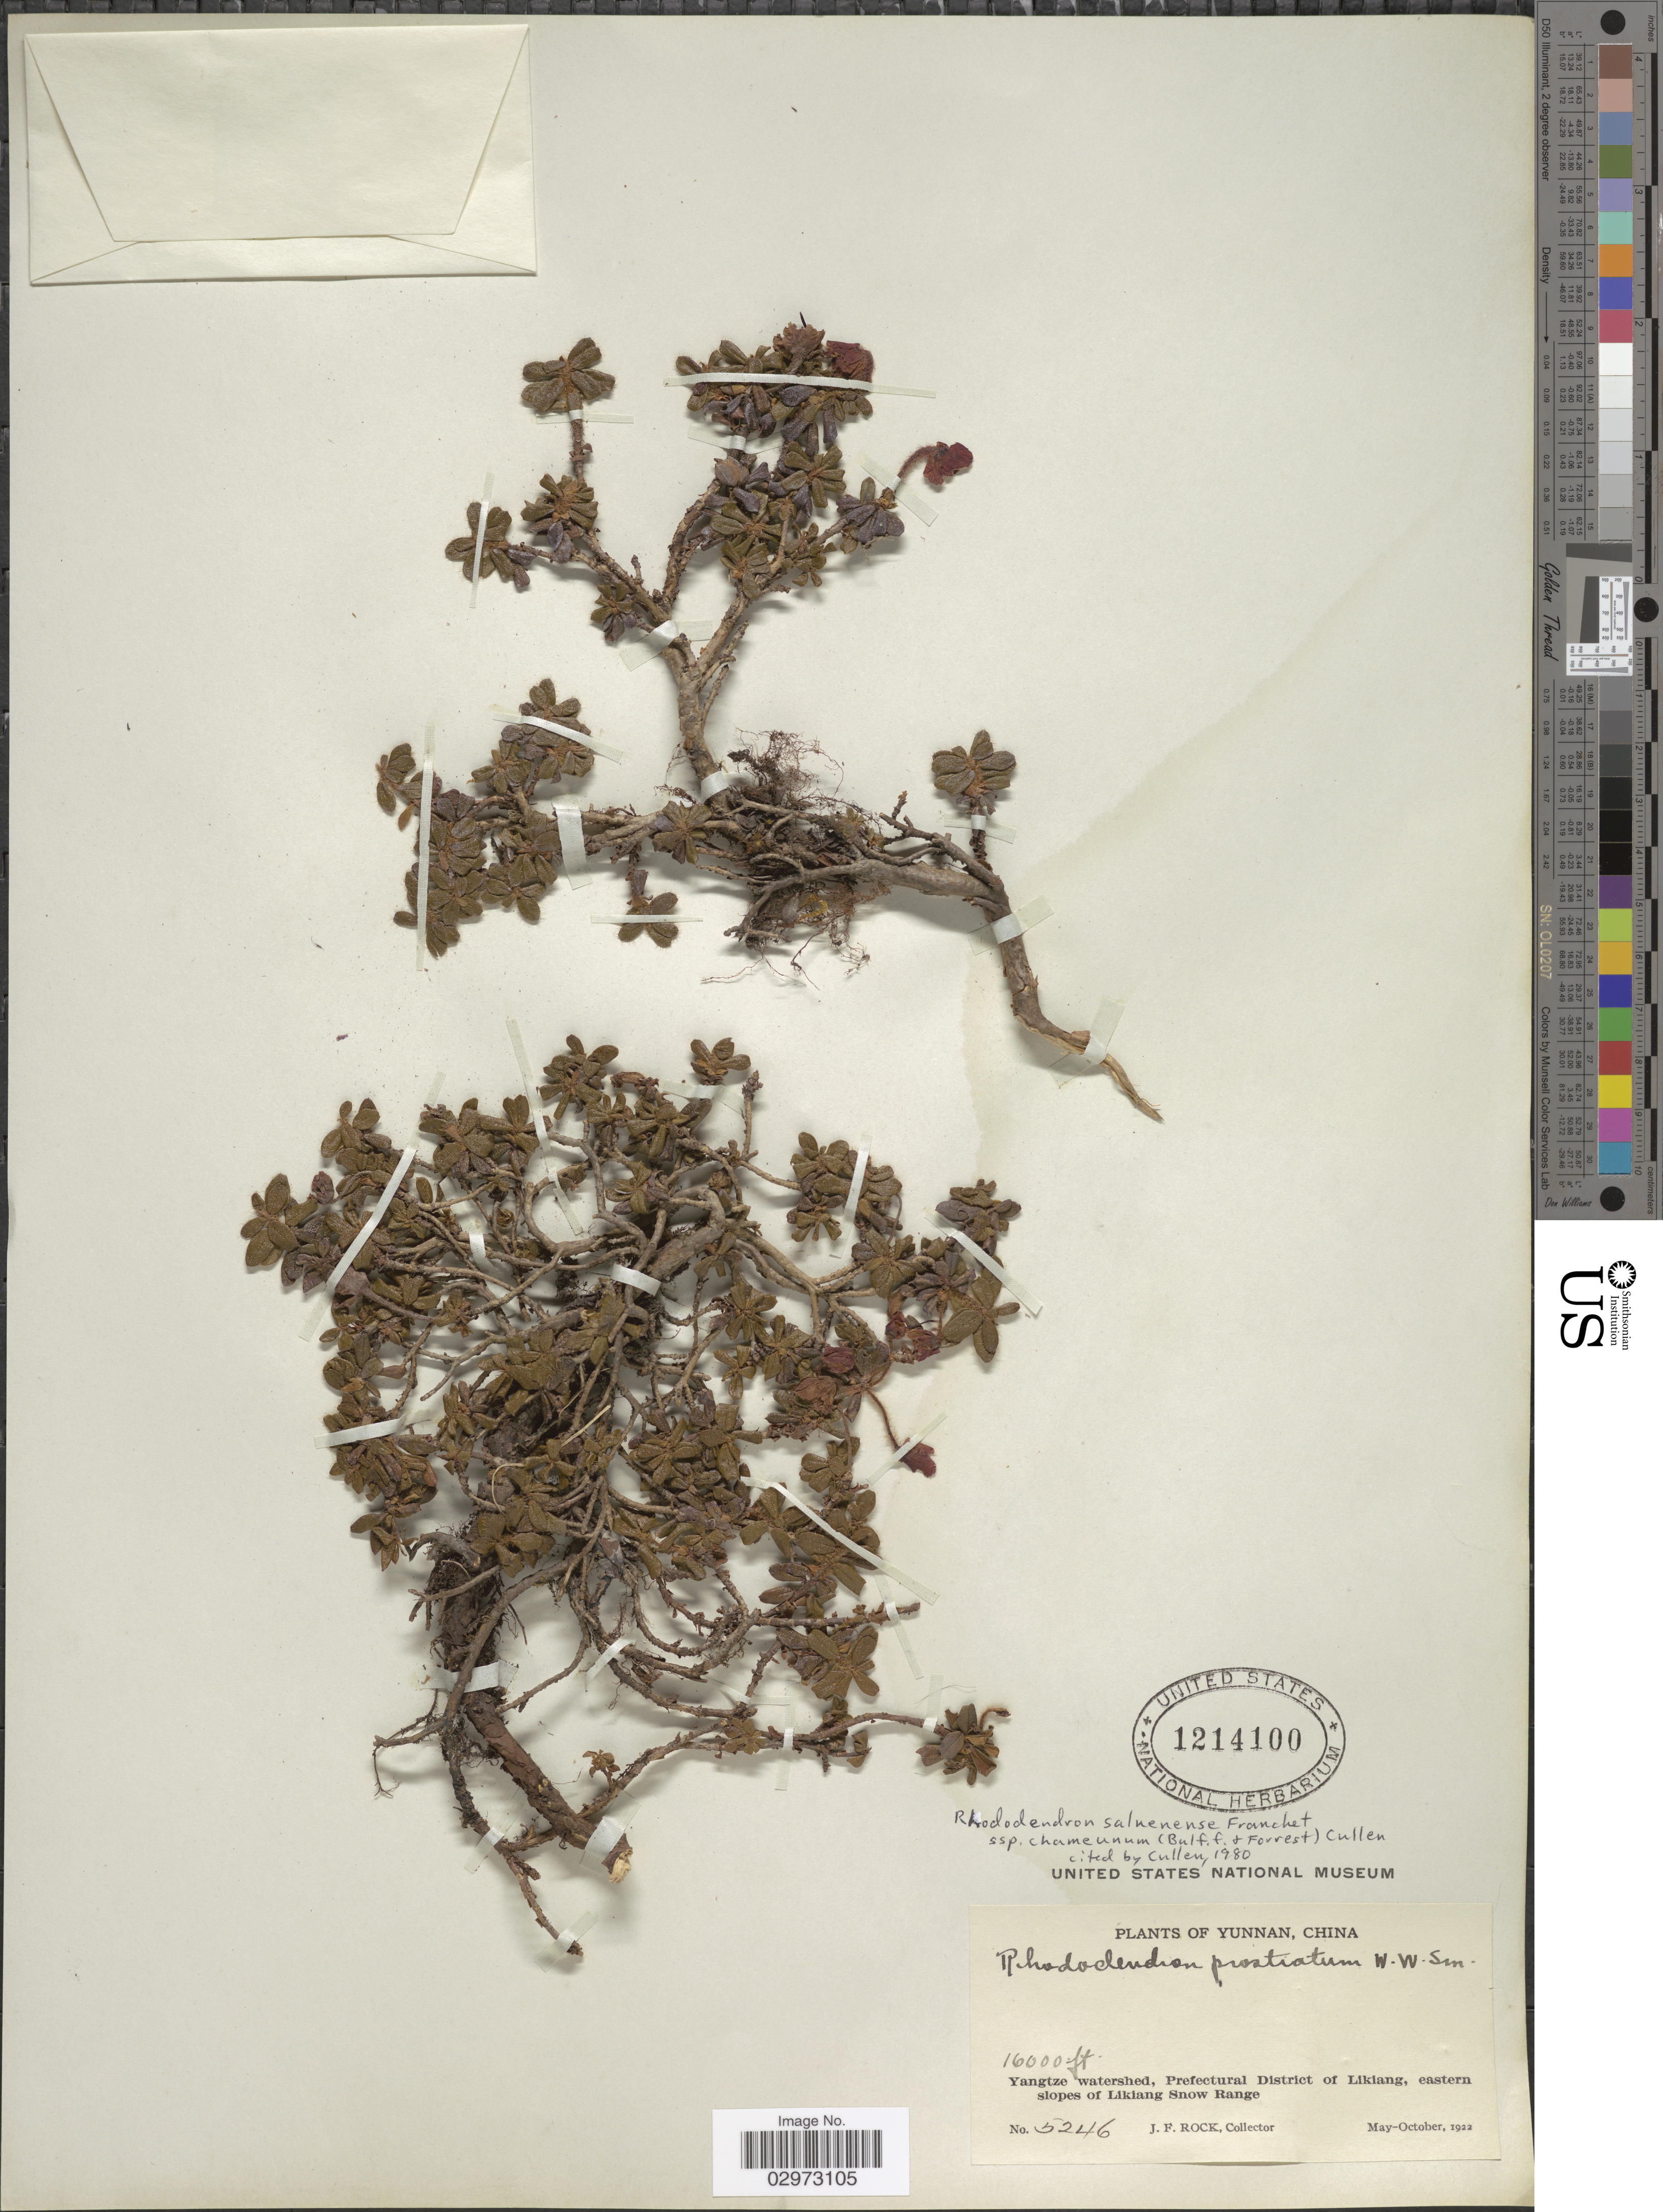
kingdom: Plantae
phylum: Tracheophyta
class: Magnoliopsida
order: Ericales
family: Ericaceae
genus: Rhododendron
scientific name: Rhododendron saluenense subsp. chameunum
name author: (Balf. f. & Forrest) Cullen in Cullen & D.F.Chamb.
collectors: J. Rock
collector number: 5246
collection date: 1922-05/1922-10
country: China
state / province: Yunnan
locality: Yangtze watershed, Prefectural District of Likiang, eastern slopes of Likiang Snow Range.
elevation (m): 4877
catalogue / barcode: US 1214100